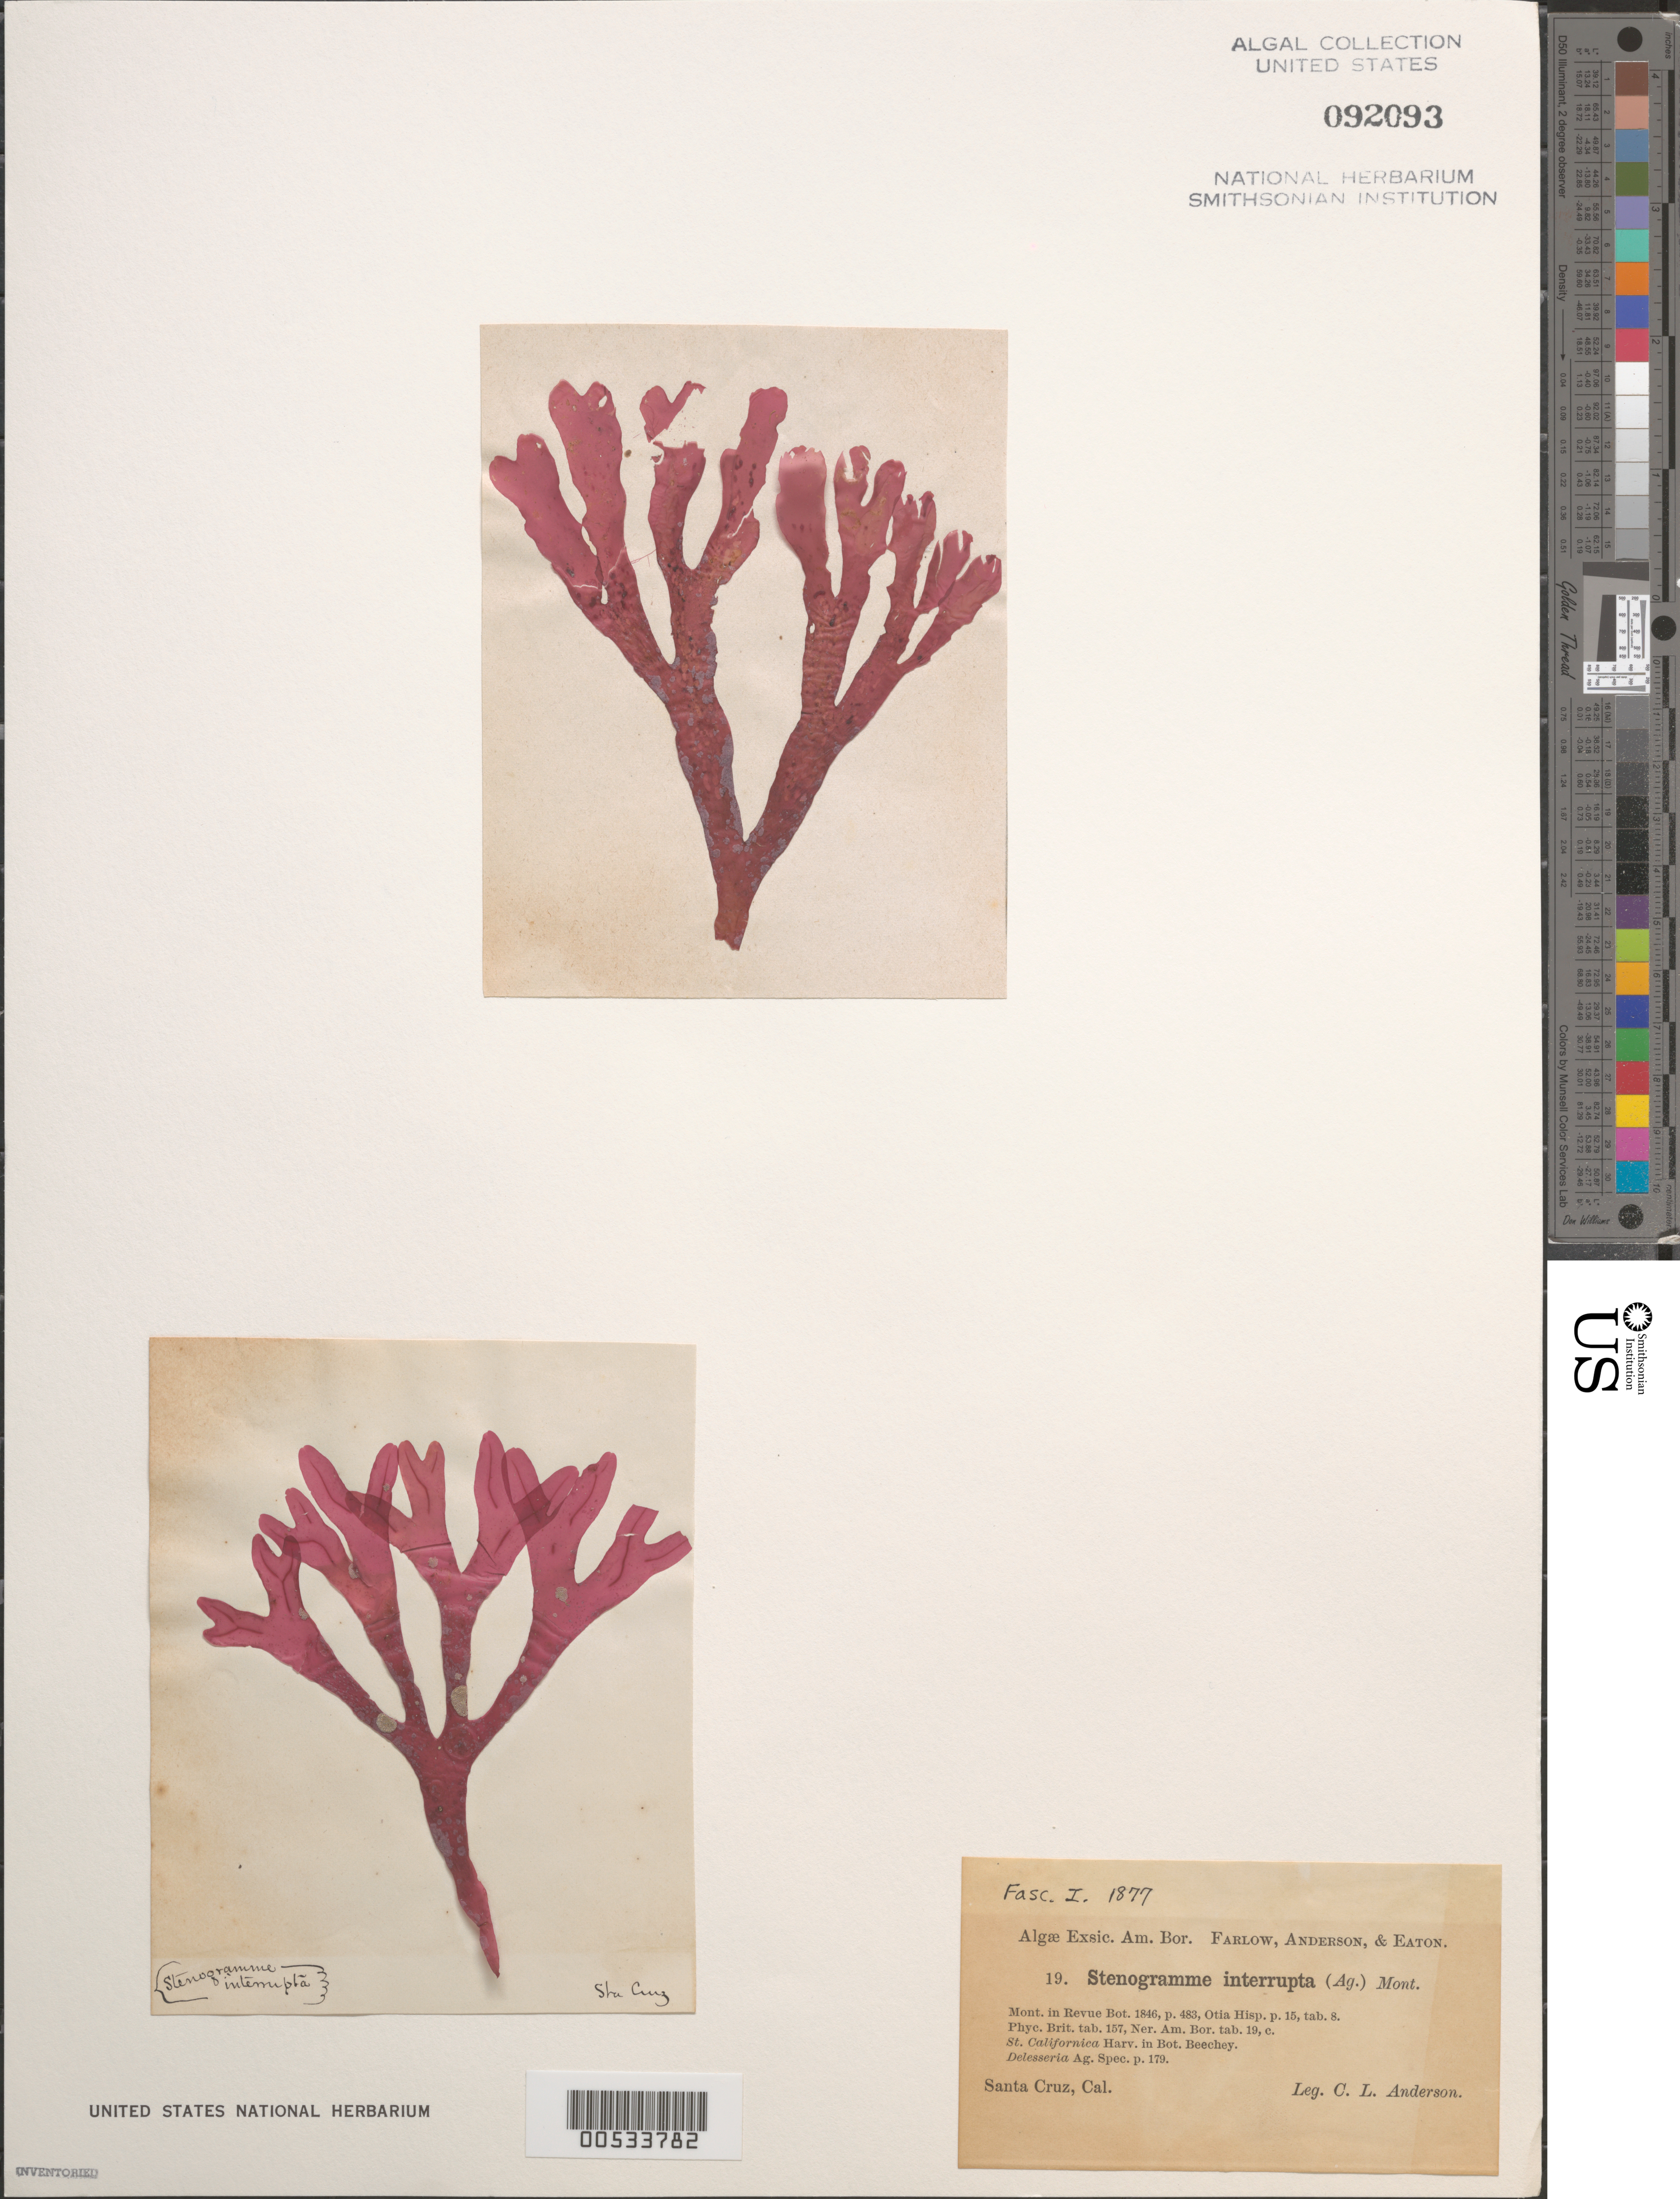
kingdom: Plantae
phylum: Rhodophyta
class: Florideophyceae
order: Gigartinales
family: Phyllophoraceae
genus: Stenogramma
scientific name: Stenogramma interruptum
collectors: C. L. Anderson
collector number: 19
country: United States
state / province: California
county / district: Santa Cruz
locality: Santa Cruz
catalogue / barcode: US 92093